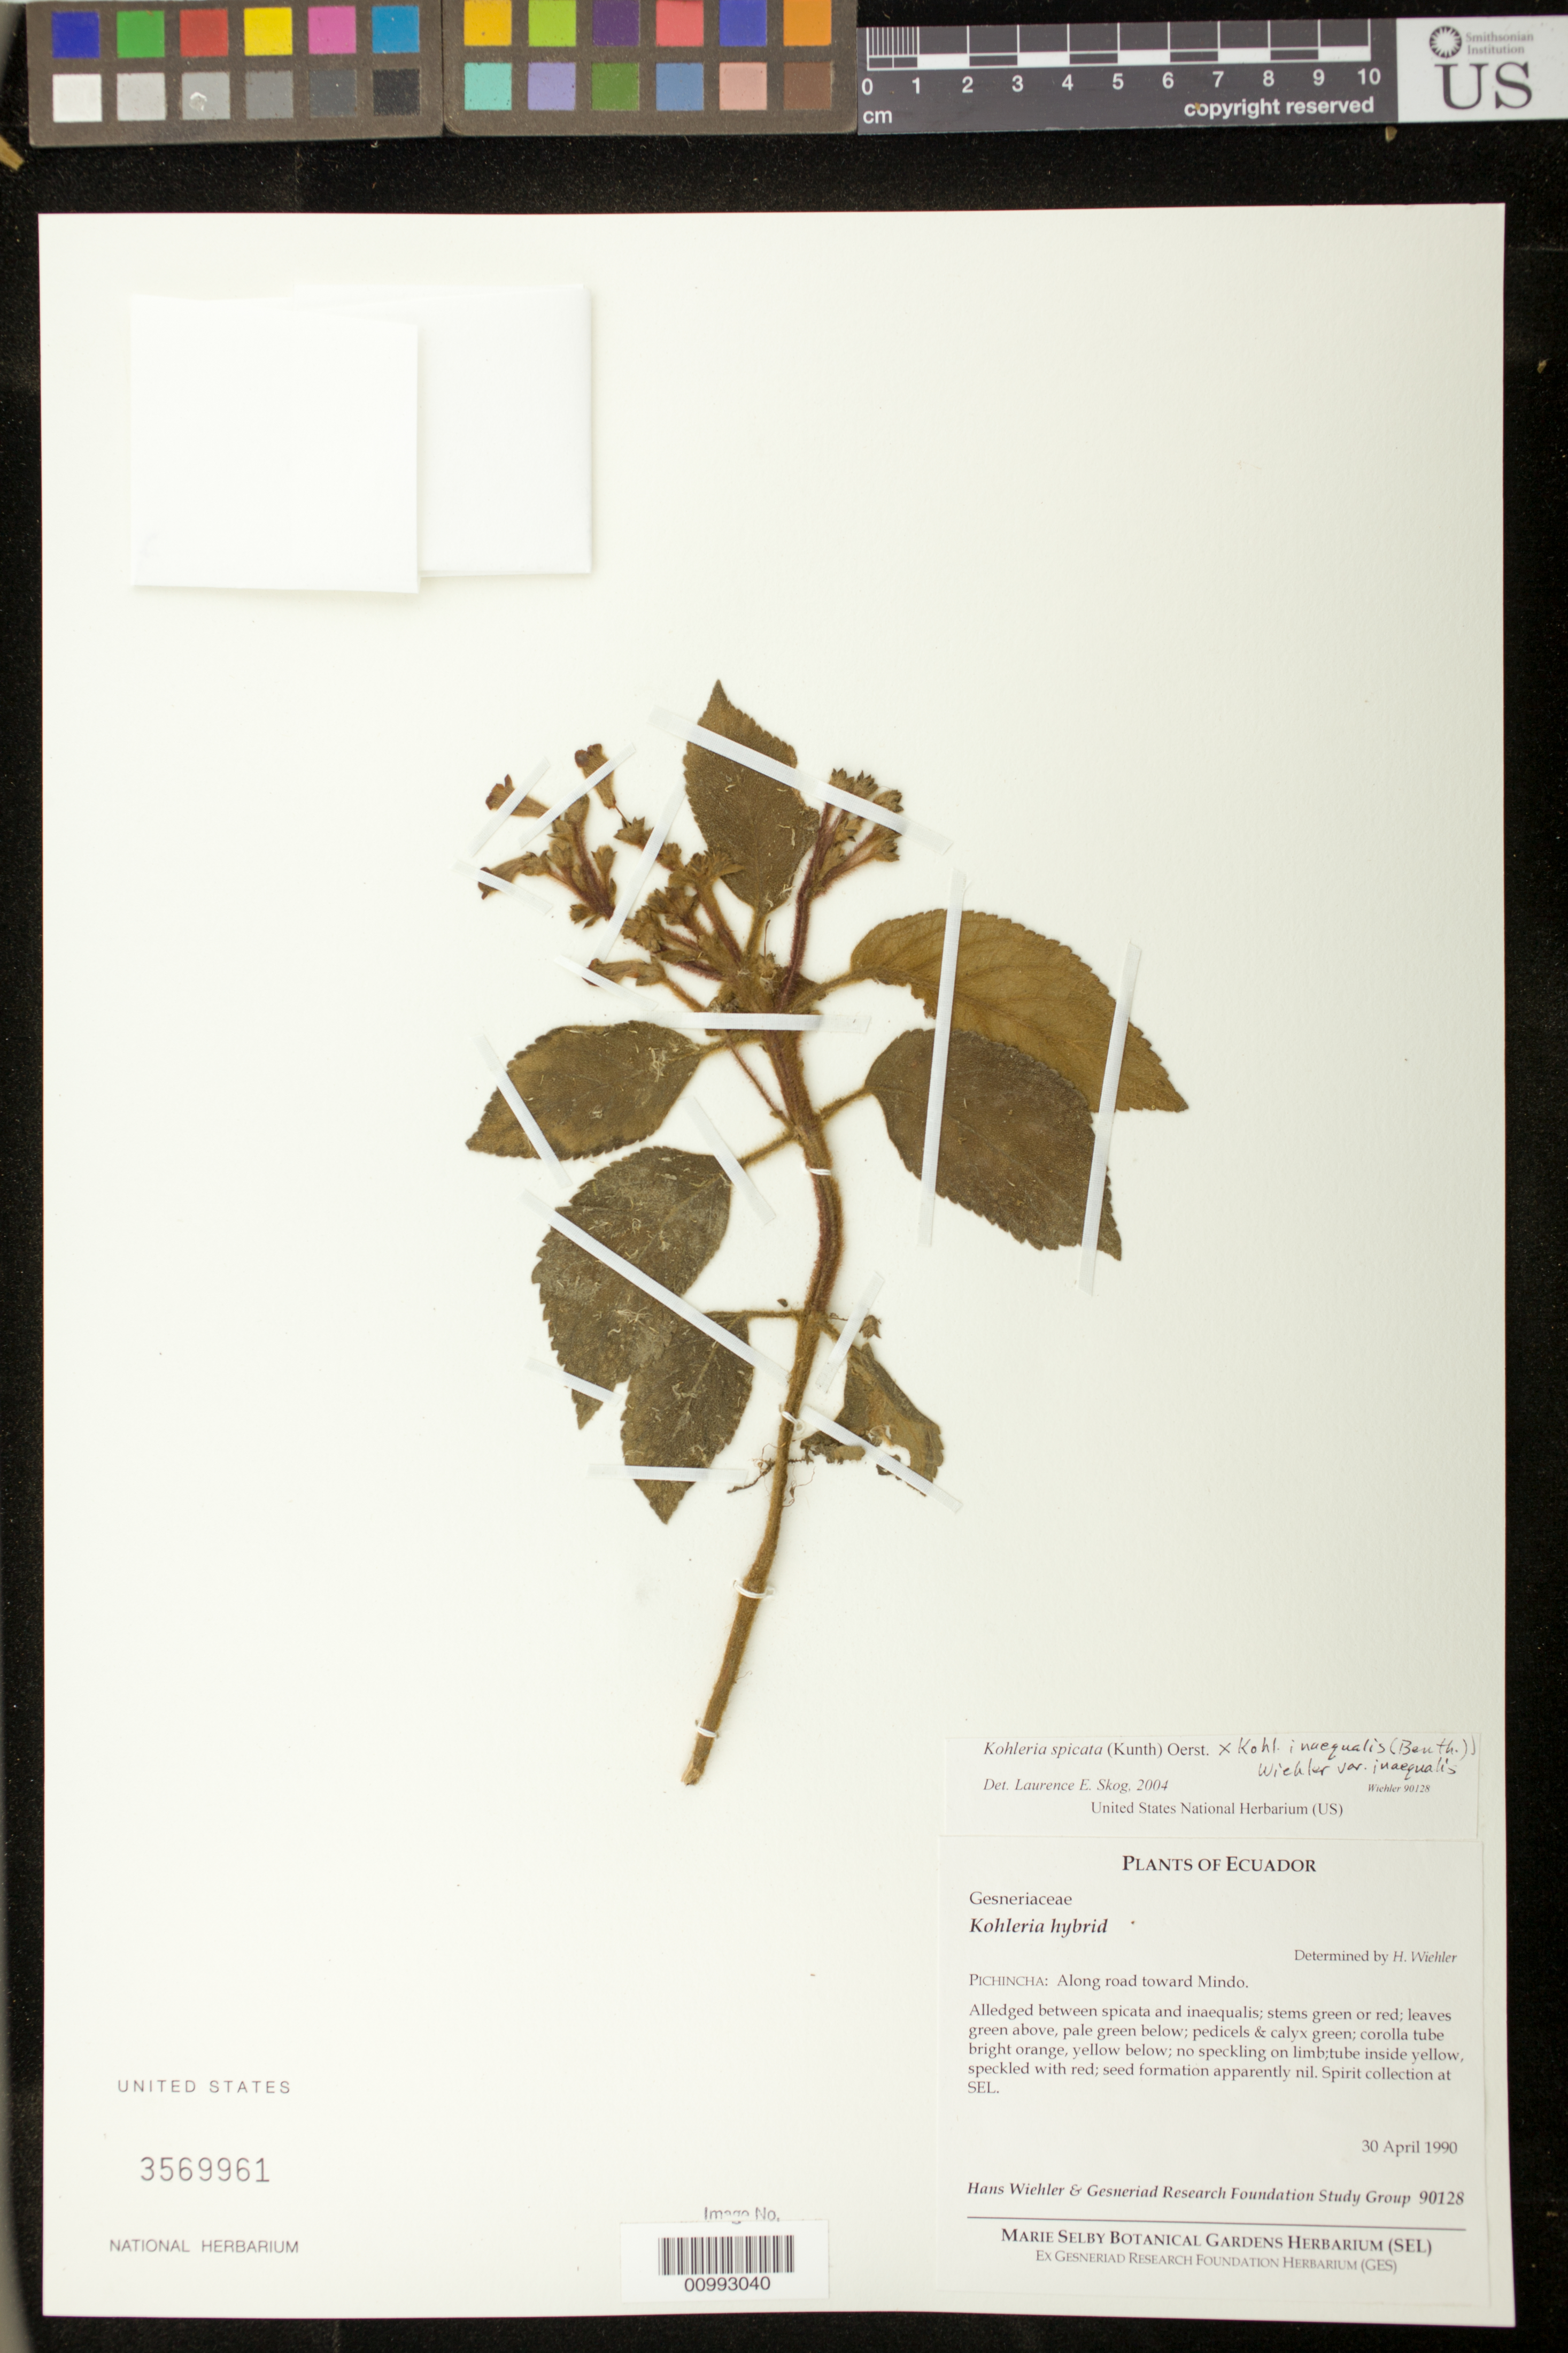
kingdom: Plantae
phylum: Tracheophyta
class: Magnoliopsida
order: Lamiales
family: Gesneriaceae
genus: Kohleria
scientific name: Kohleria hybrid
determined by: Skog, Laurence E.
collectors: H. J. Wiehler & GRF Study Group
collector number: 90128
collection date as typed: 30 Apr 1990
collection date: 1990-04-30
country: Ecuador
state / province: Pichincha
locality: Pichincha: along road toward Mindo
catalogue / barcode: US 3569961